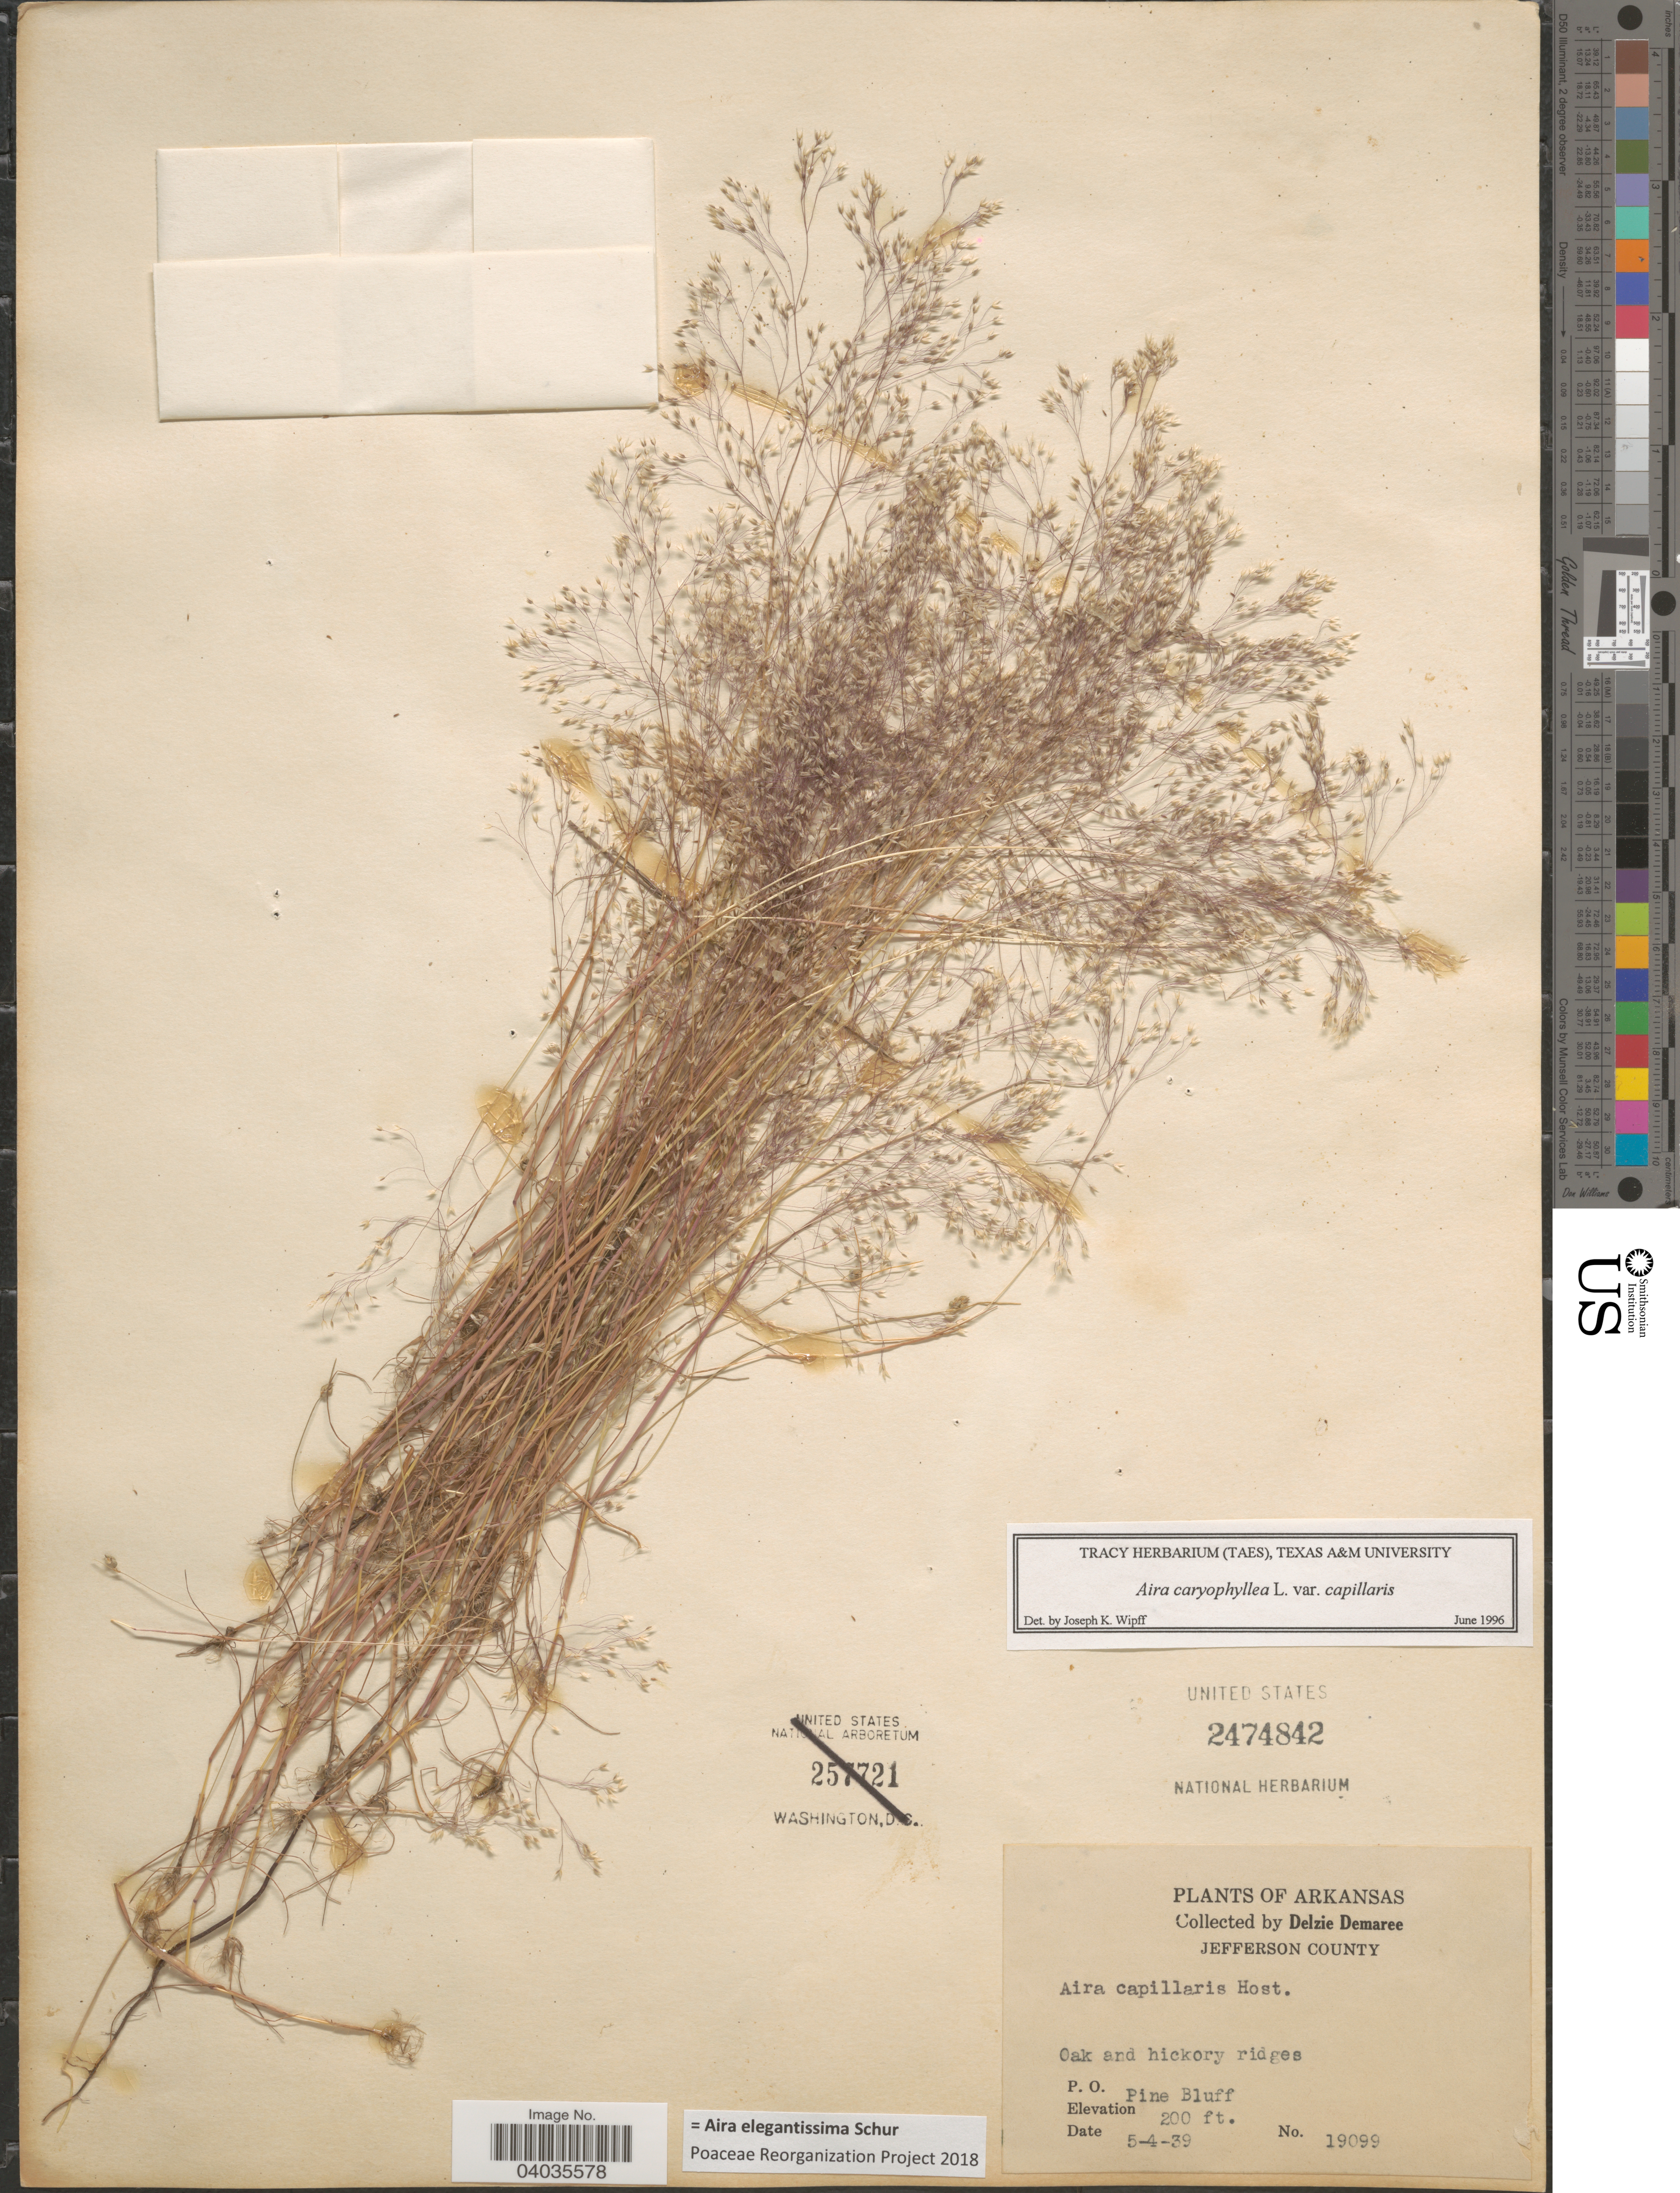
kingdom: Plantae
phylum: Tracheophyta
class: Liliopsida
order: Poales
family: Poaceae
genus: Aira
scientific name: Aira elegantissima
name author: Schur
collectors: D. Demaree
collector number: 19099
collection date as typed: Transcribed d/m/y: 4/5/39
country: United States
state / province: Arkansas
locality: Jefferson County. P. O. Pine Bluff.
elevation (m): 61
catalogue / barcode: US 2474842